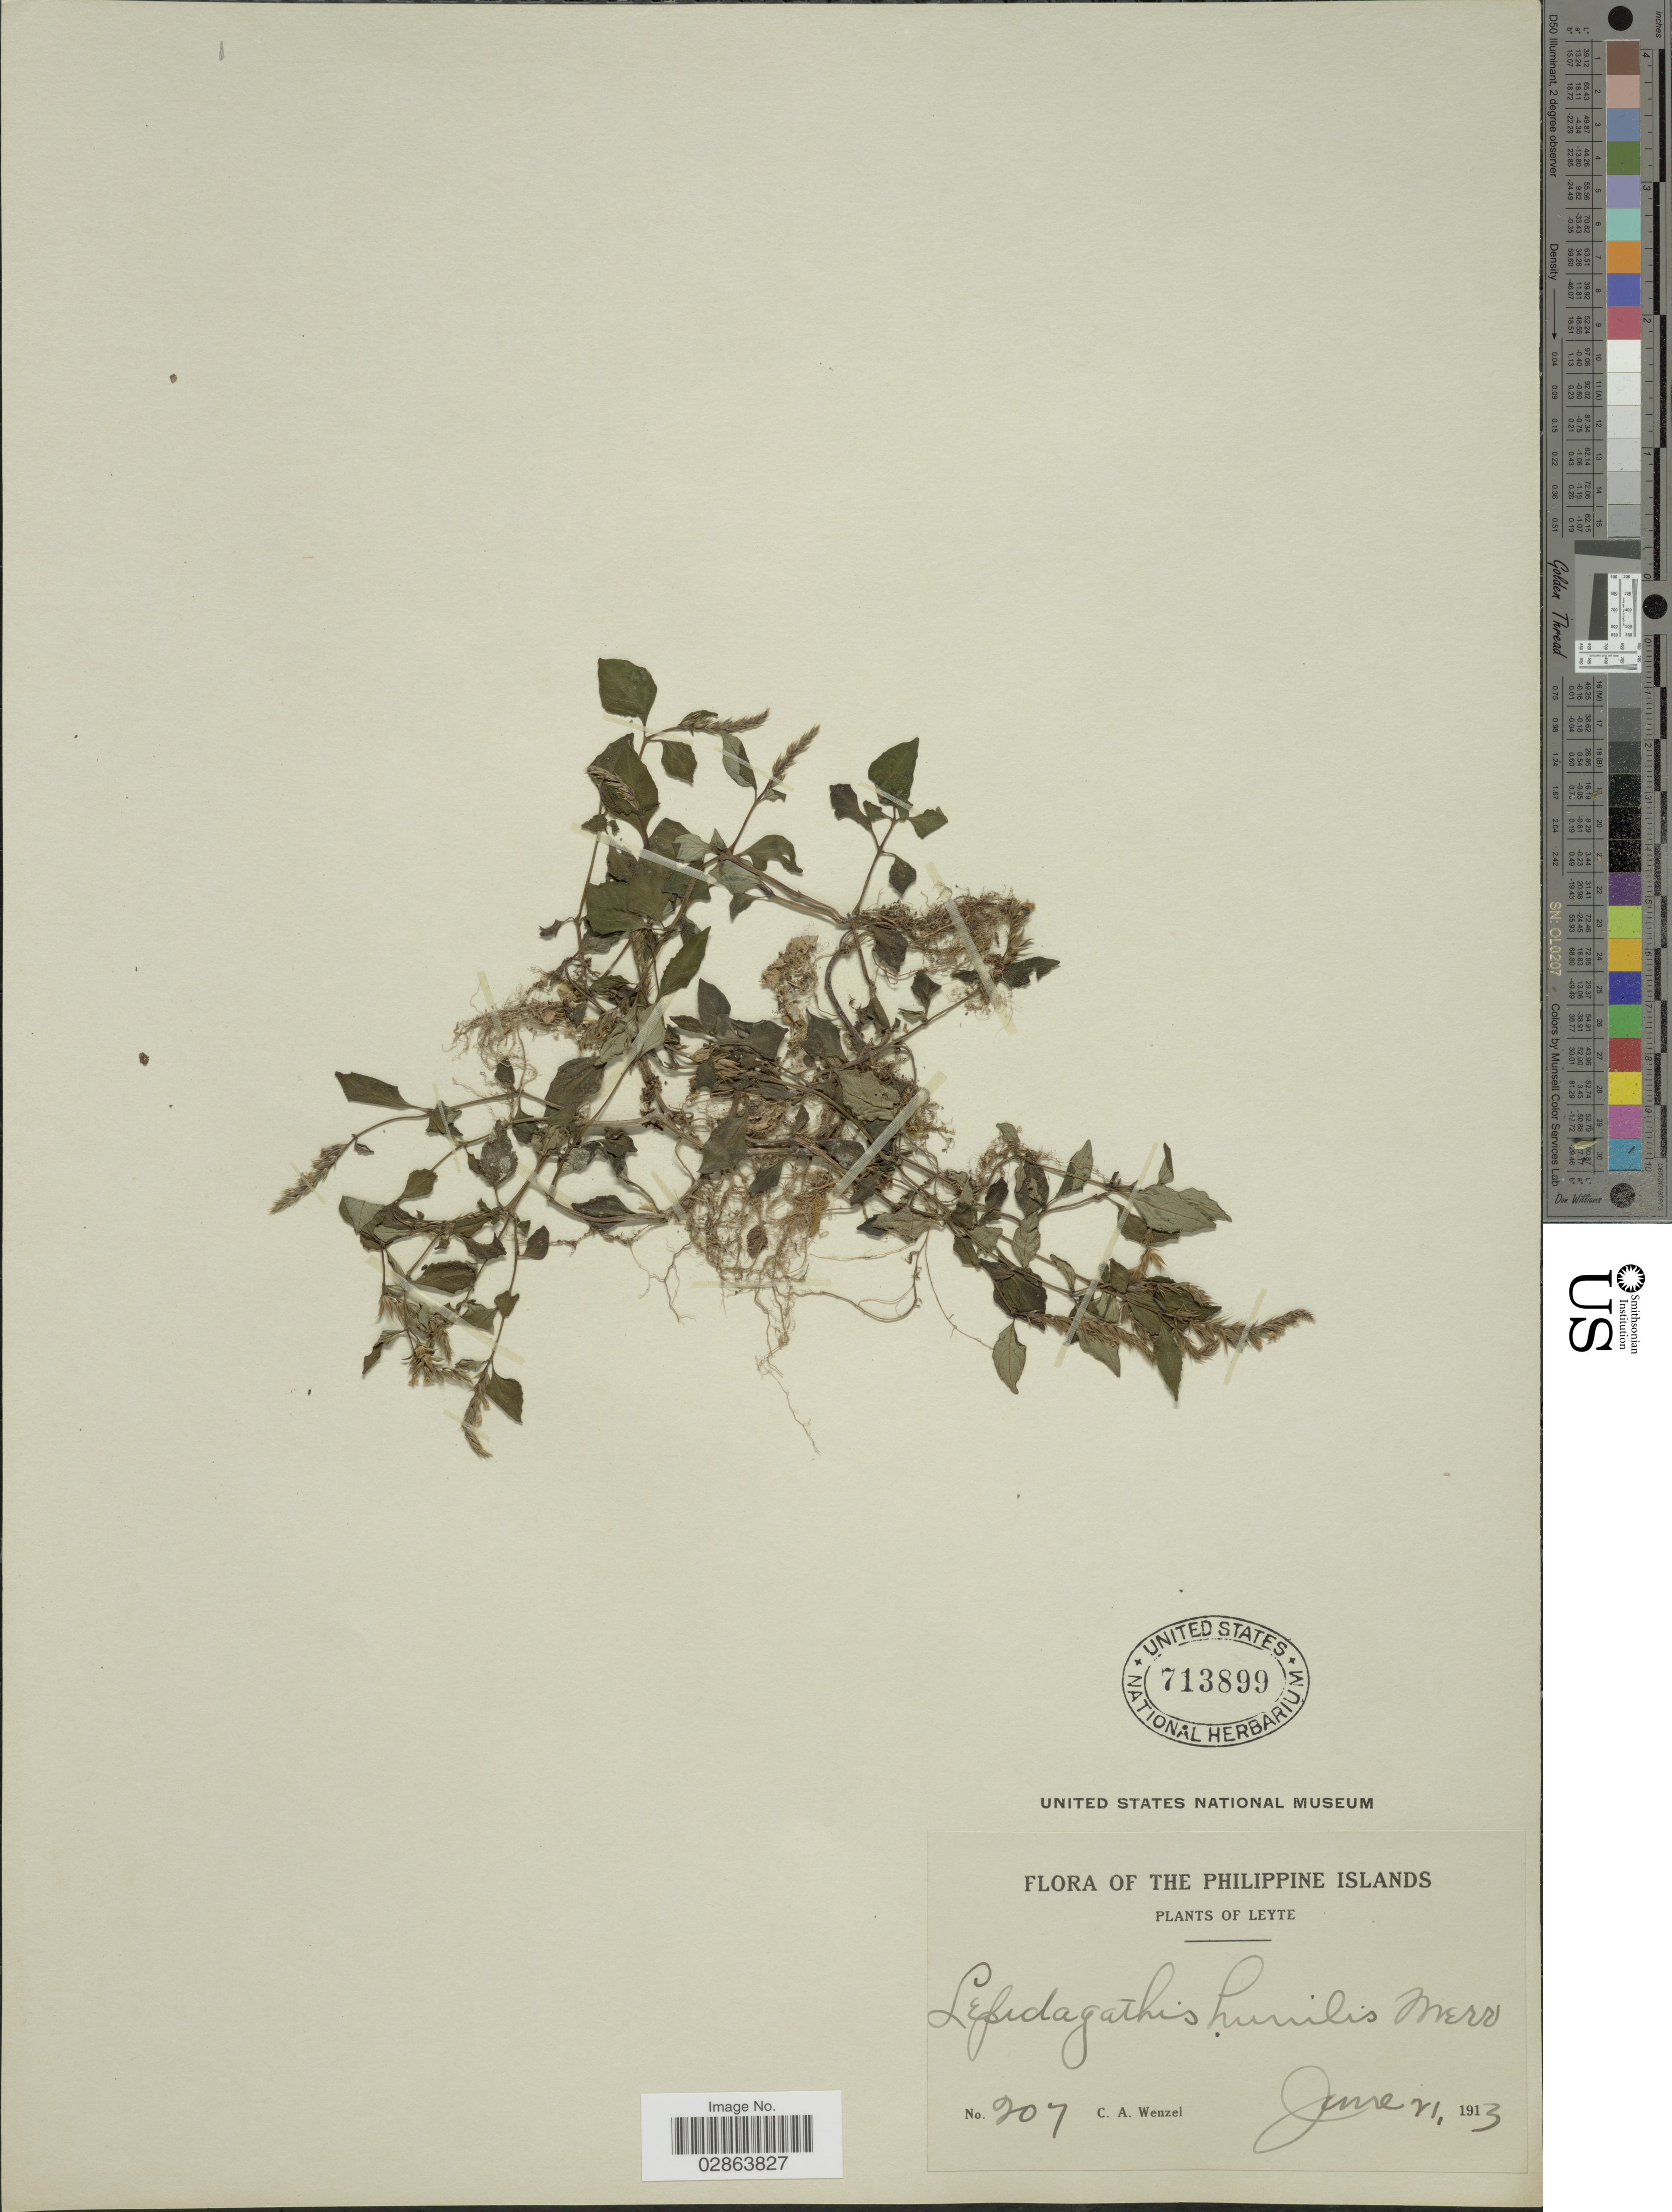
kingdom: Plantae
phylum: Tracheophyta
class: Magnoliopsida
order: Lamiales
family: Acanthaceae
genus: Lepidagathis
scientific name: Lepidagathis humilis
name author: Merr.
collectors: C. Wenzel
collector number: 207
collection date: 1913-06-21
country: Philippines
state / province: Eastern Visayas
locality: Leyte.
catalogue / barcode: US 713899